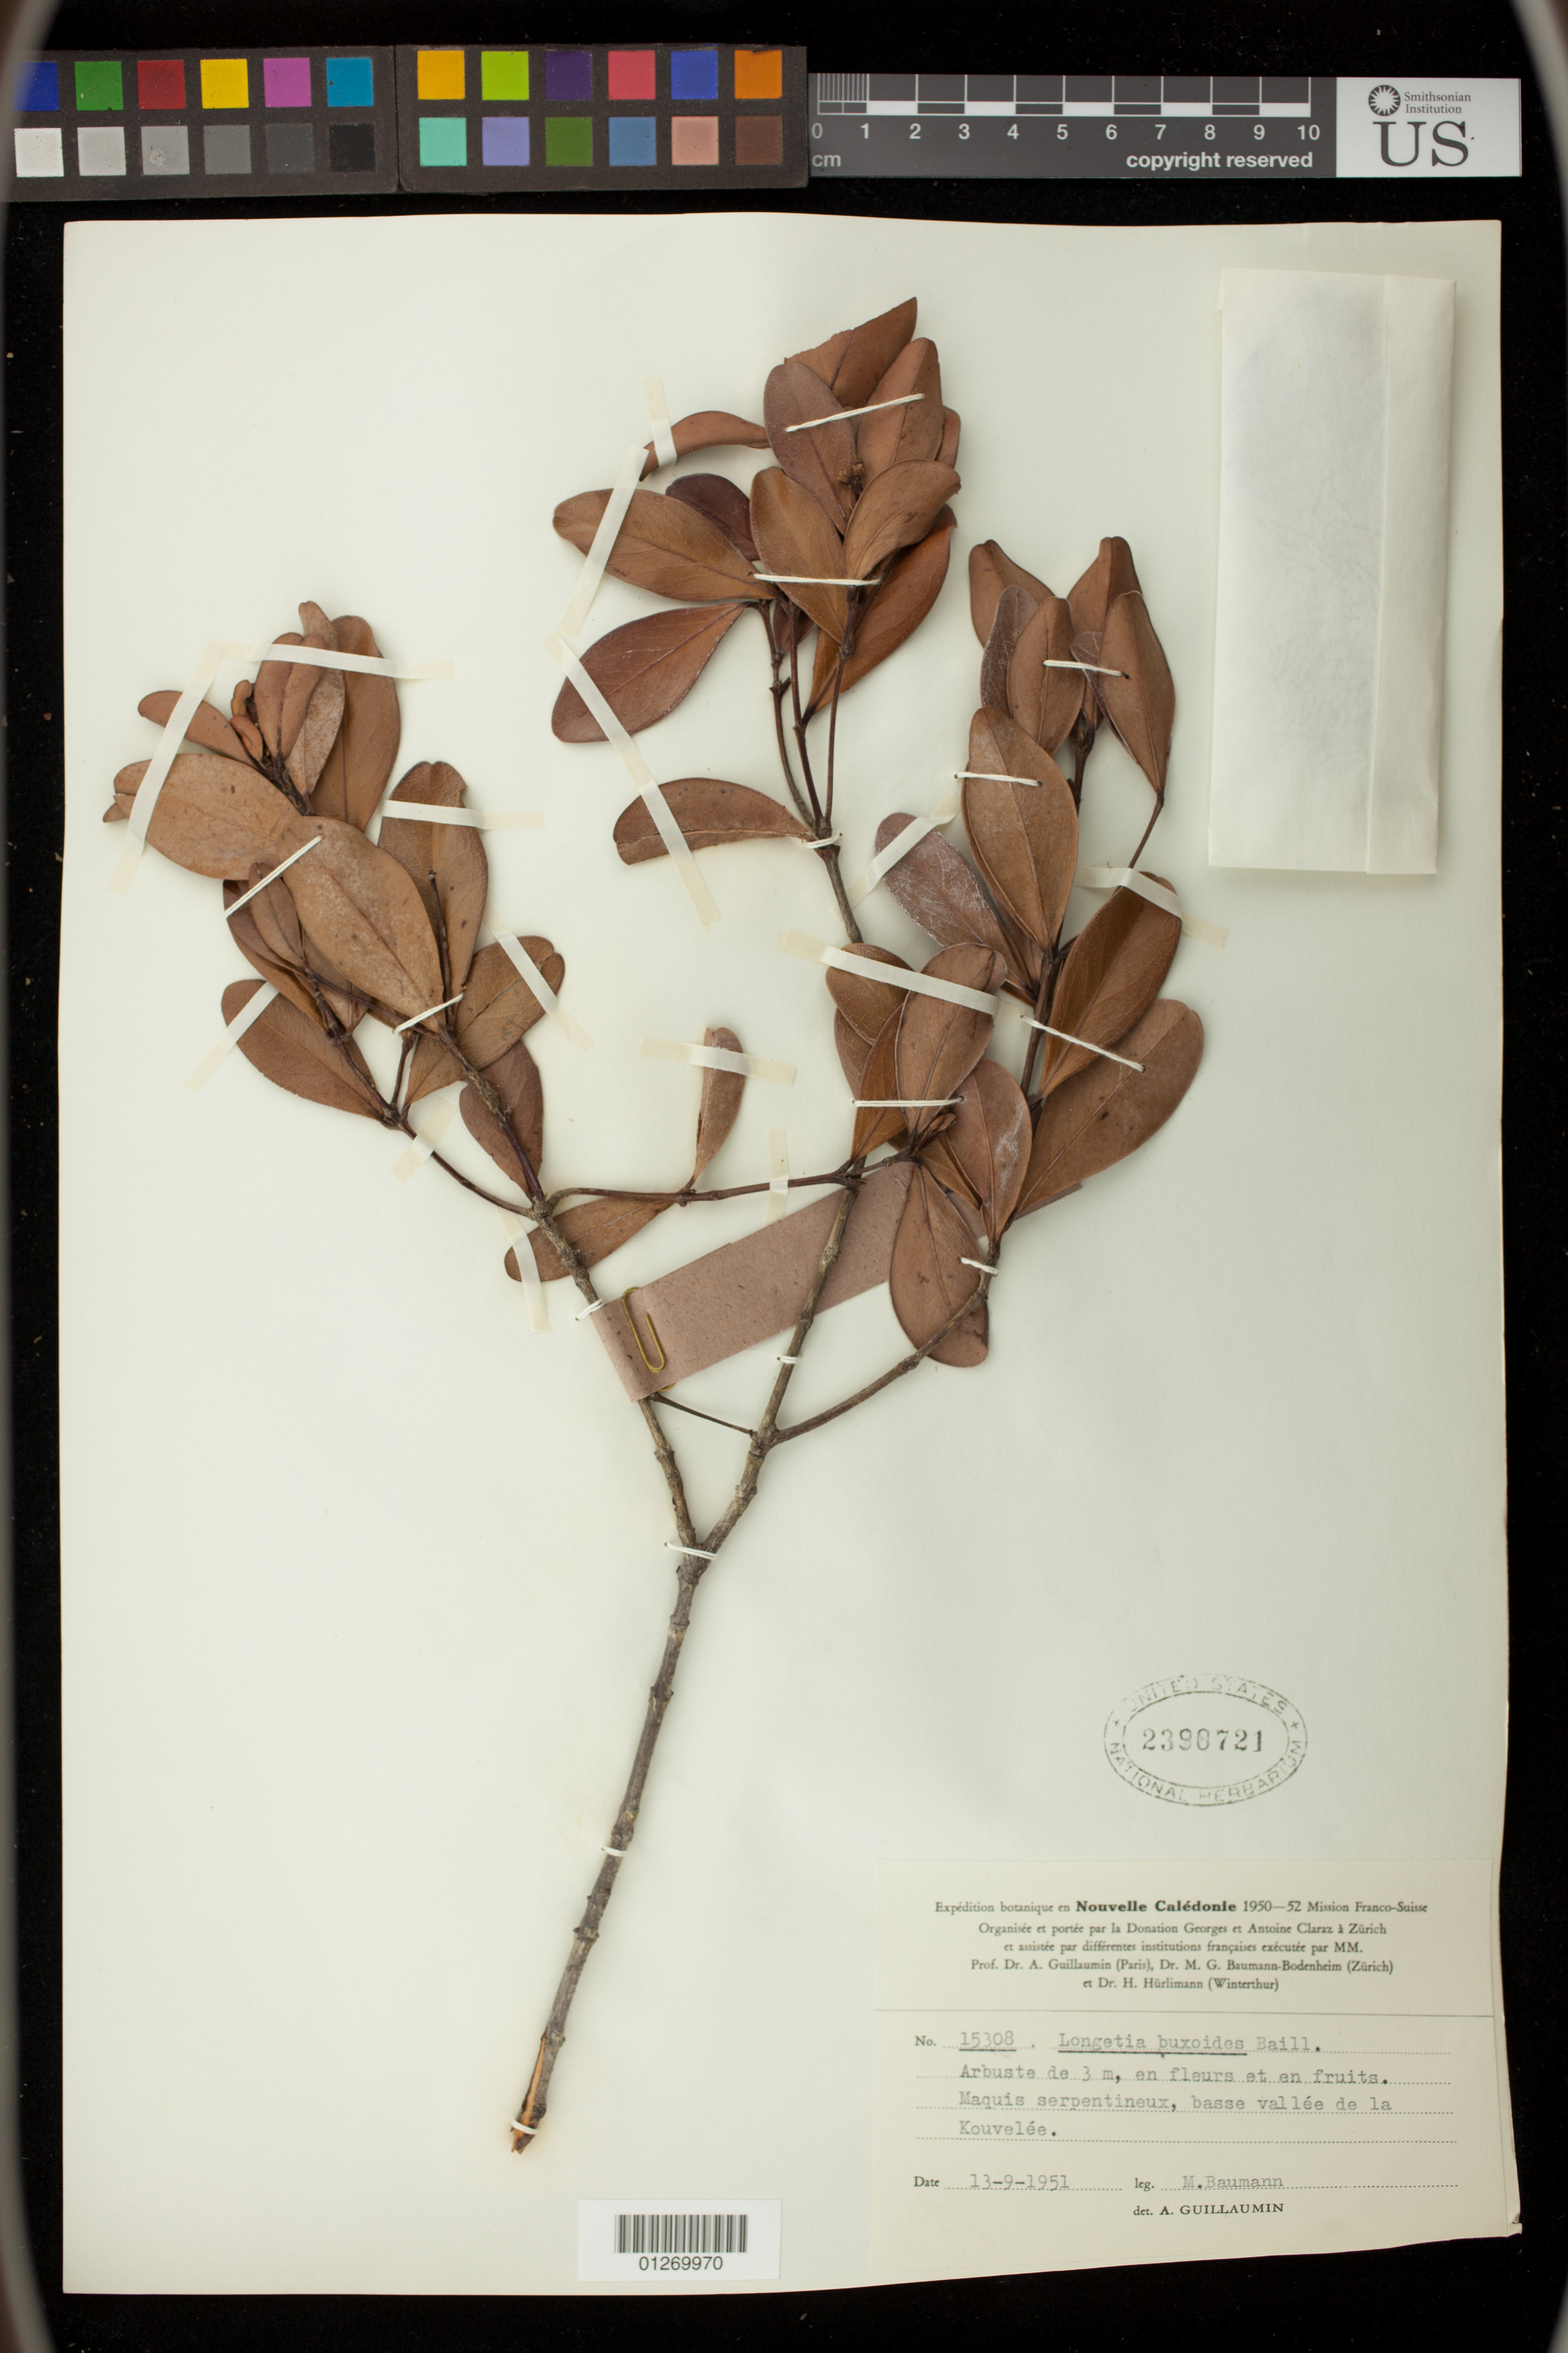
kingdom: Plantae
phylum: Tracheophyta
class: Magnoliopsida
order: Malpighiales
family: Picrodendraceae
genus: Longetia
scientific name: Longetia buxoides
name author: Baill.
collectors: M. Baumann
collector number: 15308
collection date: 1951-09-13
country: New Caledonia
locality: Maquis serpentineux, basse vallee de la Kouvelee.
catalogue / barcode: US 2390721